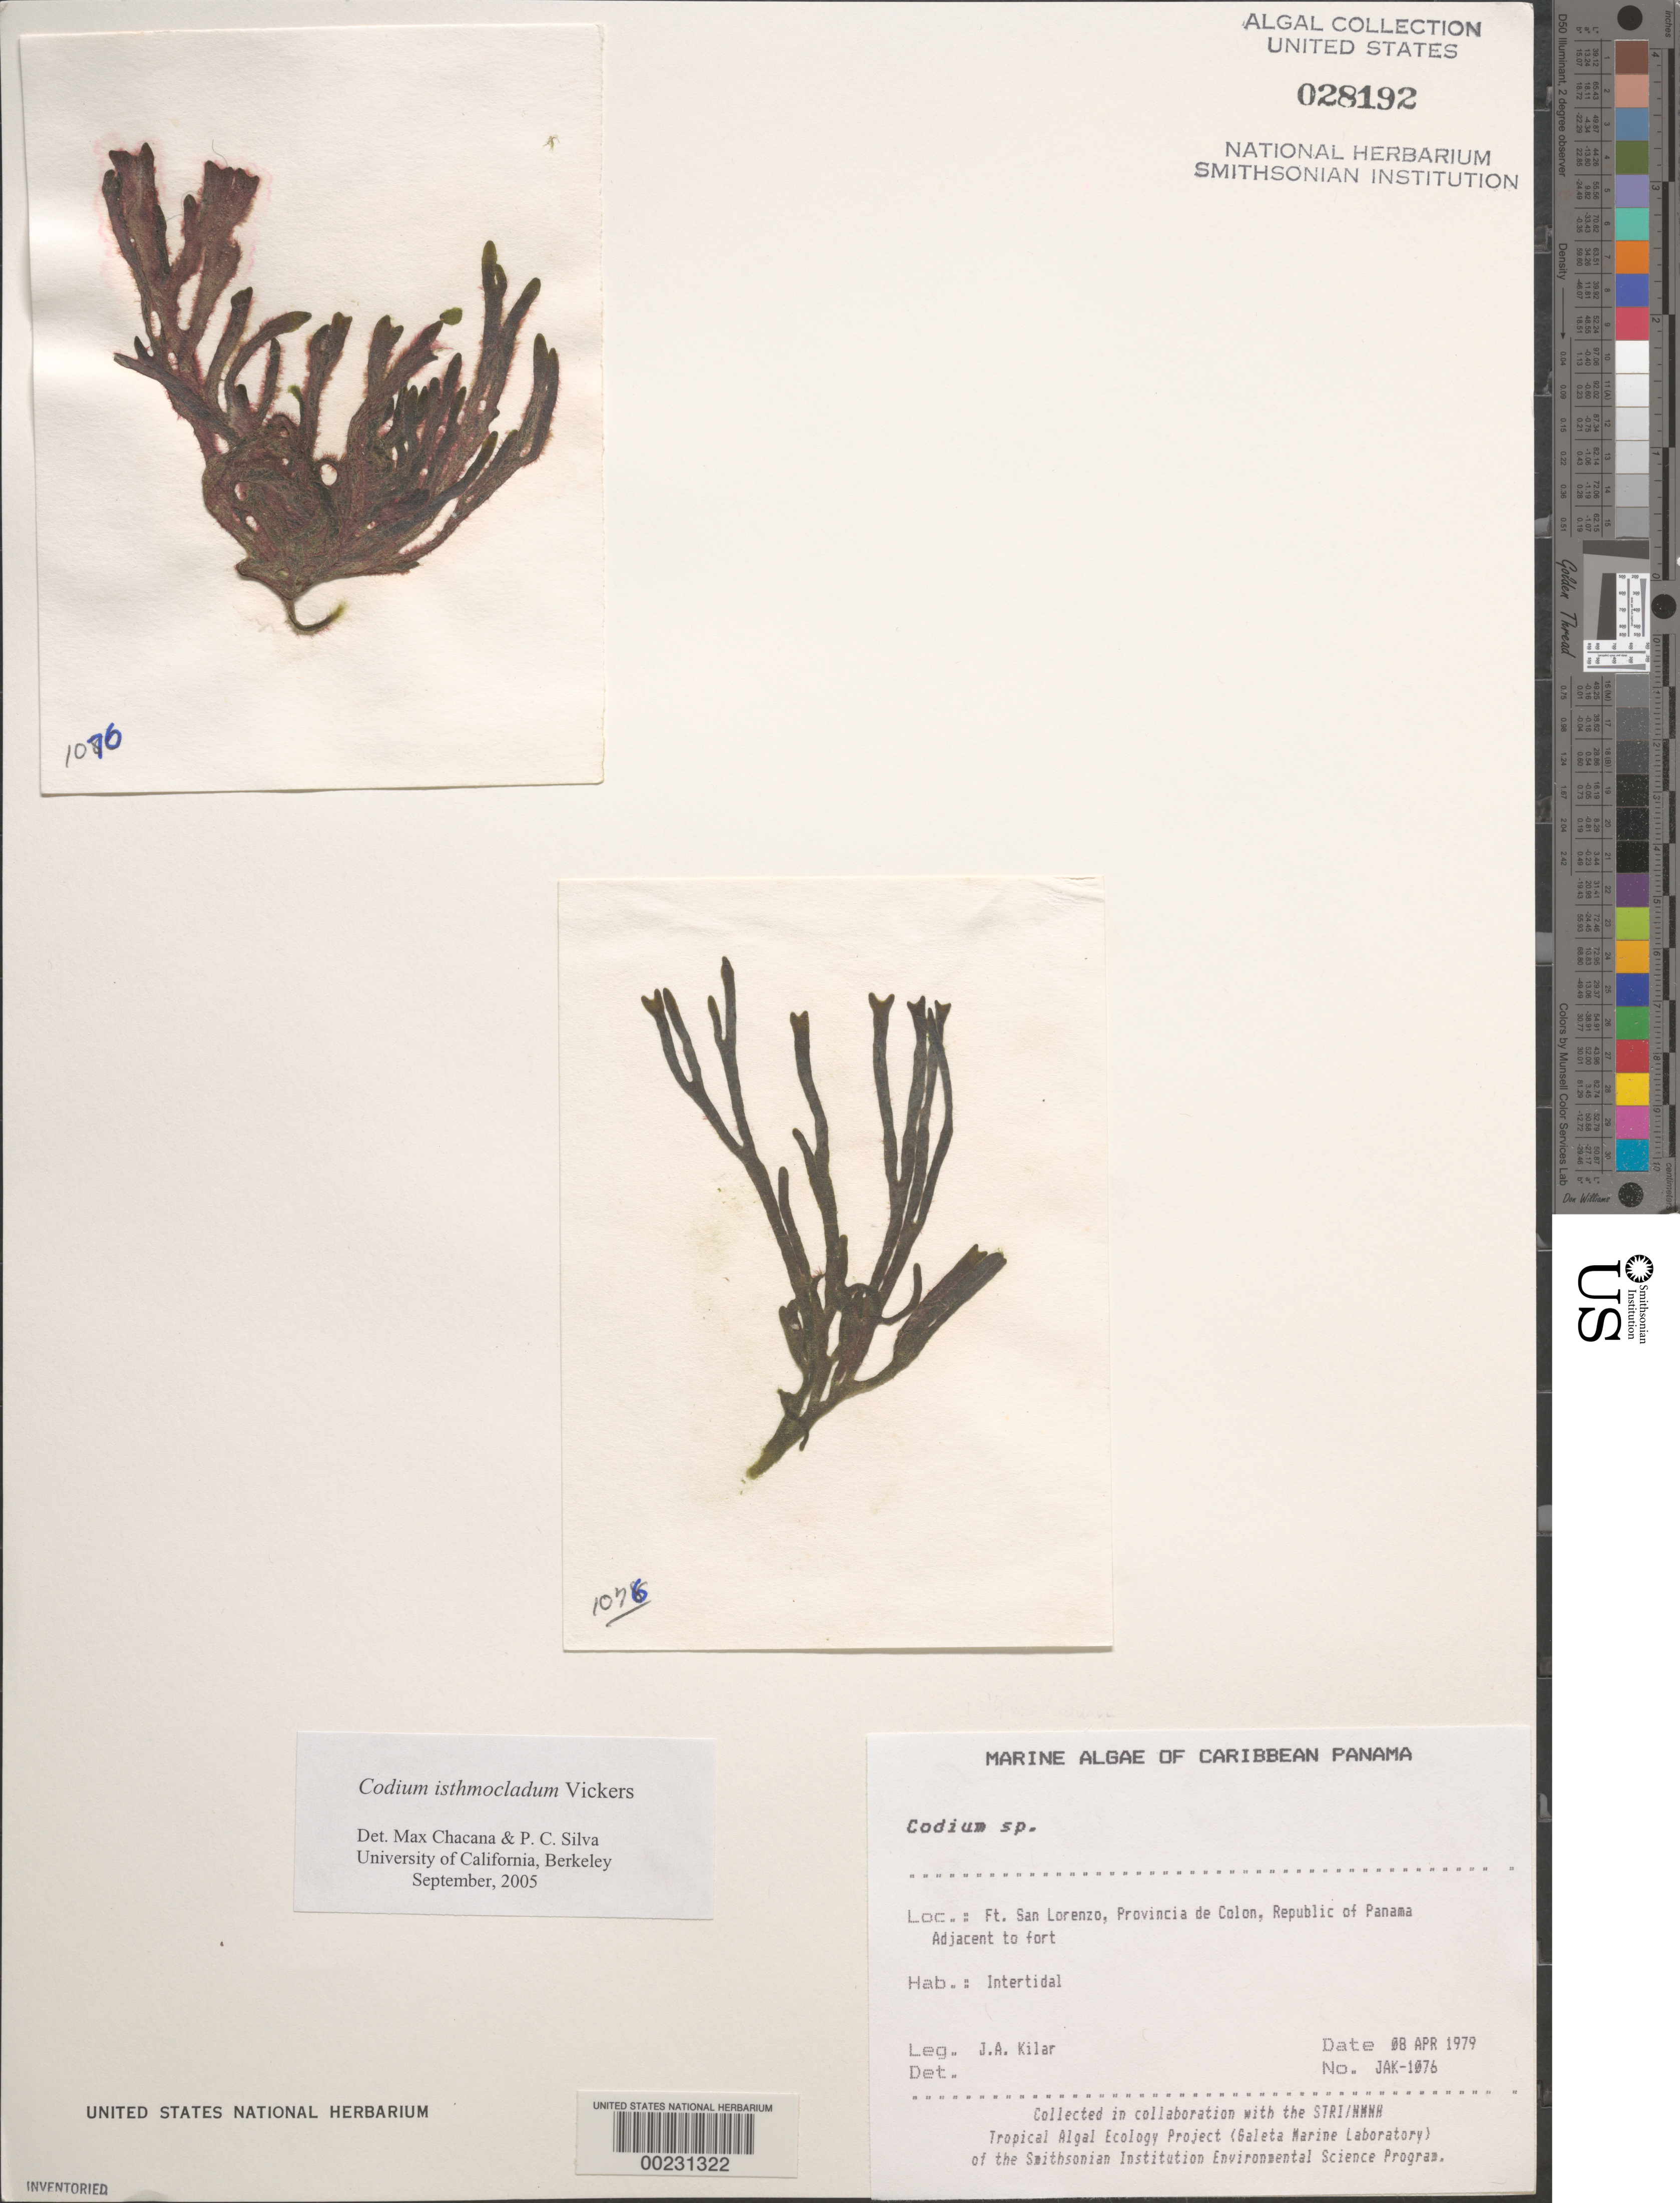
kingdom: Plantae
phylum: Chlorophyta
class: Ulvophyceae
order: Bryopsidales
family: Codiaceae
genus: Codium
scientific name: Codium isthmocladum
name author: Vickers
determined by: Chacana, M. E.; Silva, P. C.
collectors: J. A. Kilar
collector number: JAK-1076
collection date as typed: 08 Apr 1979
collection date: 1979-04-08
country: Panama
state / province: Colón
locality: Fort San Lorenzo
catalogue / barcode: US 28192